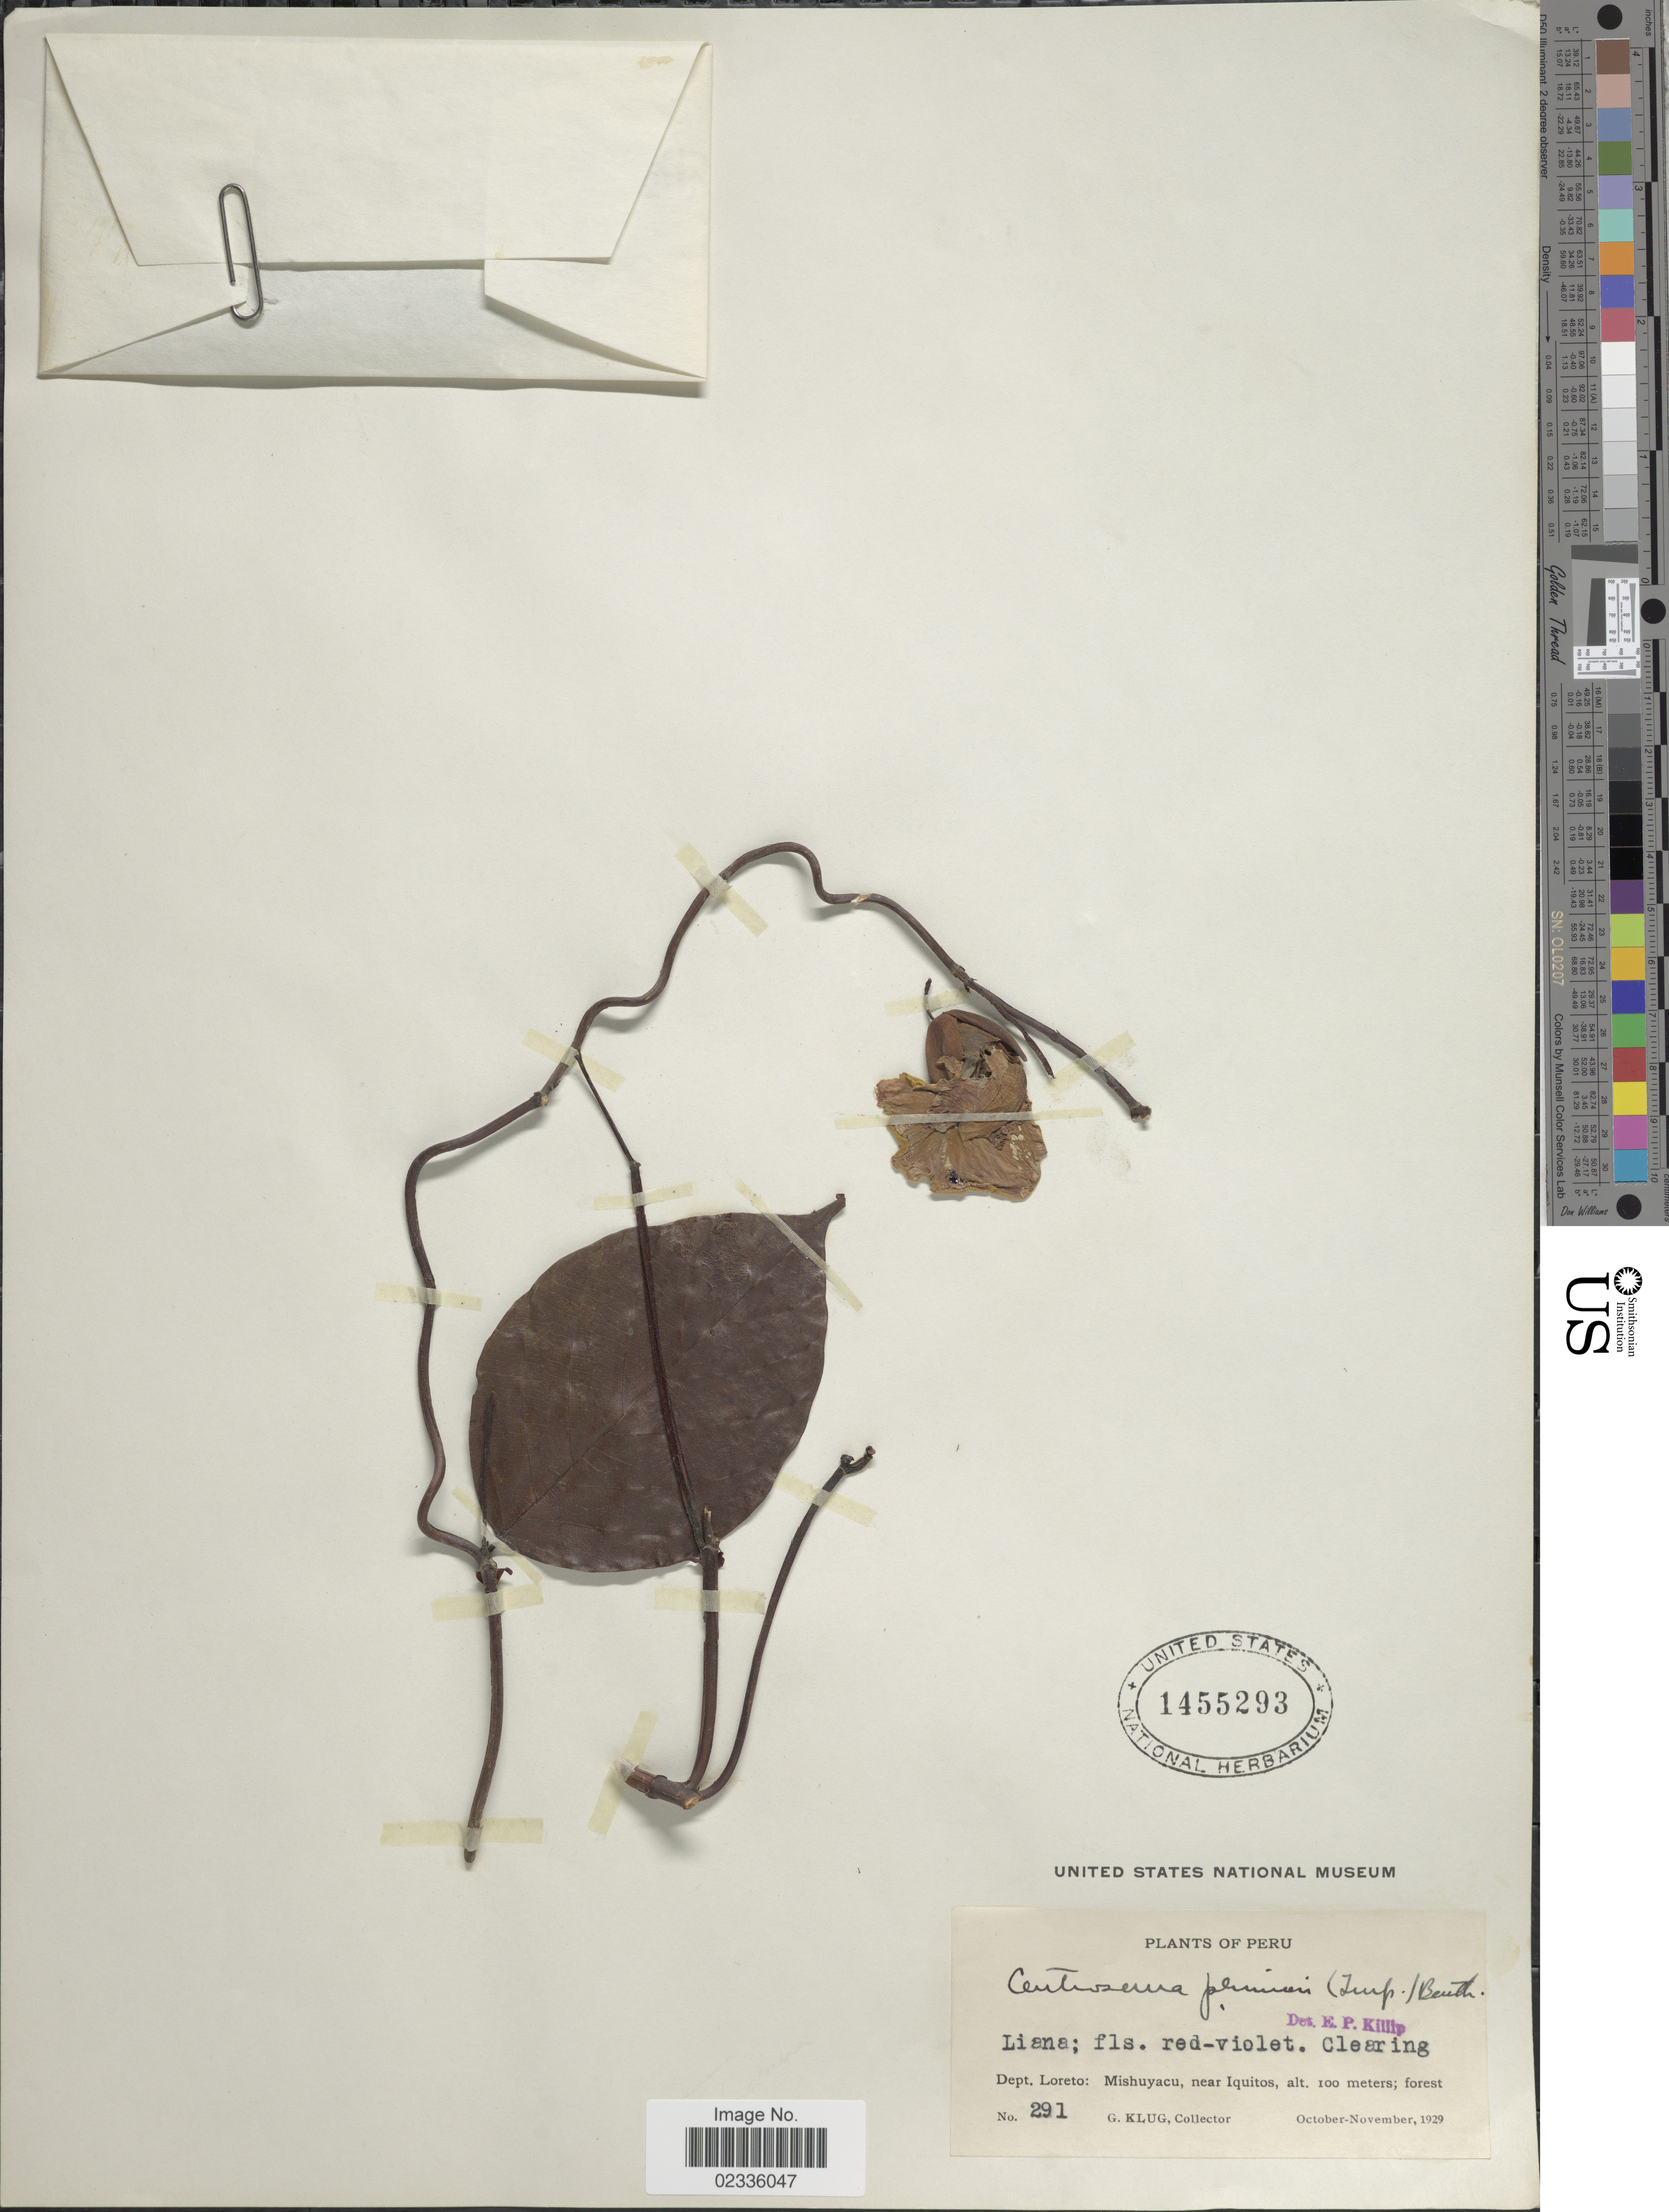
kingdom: Plantae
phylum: Tracheophyta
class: Magnoliopsida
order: Fabales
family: Fabaceae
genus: Centrosema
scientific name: Centrosema plumieri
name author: (Turpin ex Pers.) Benth.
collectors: G. Klug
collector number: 291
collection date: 1929-10/1929-11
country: Peru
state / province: Loreto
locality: Mishuyacu, near Iquitos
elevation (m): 100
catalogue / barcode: US 1455293